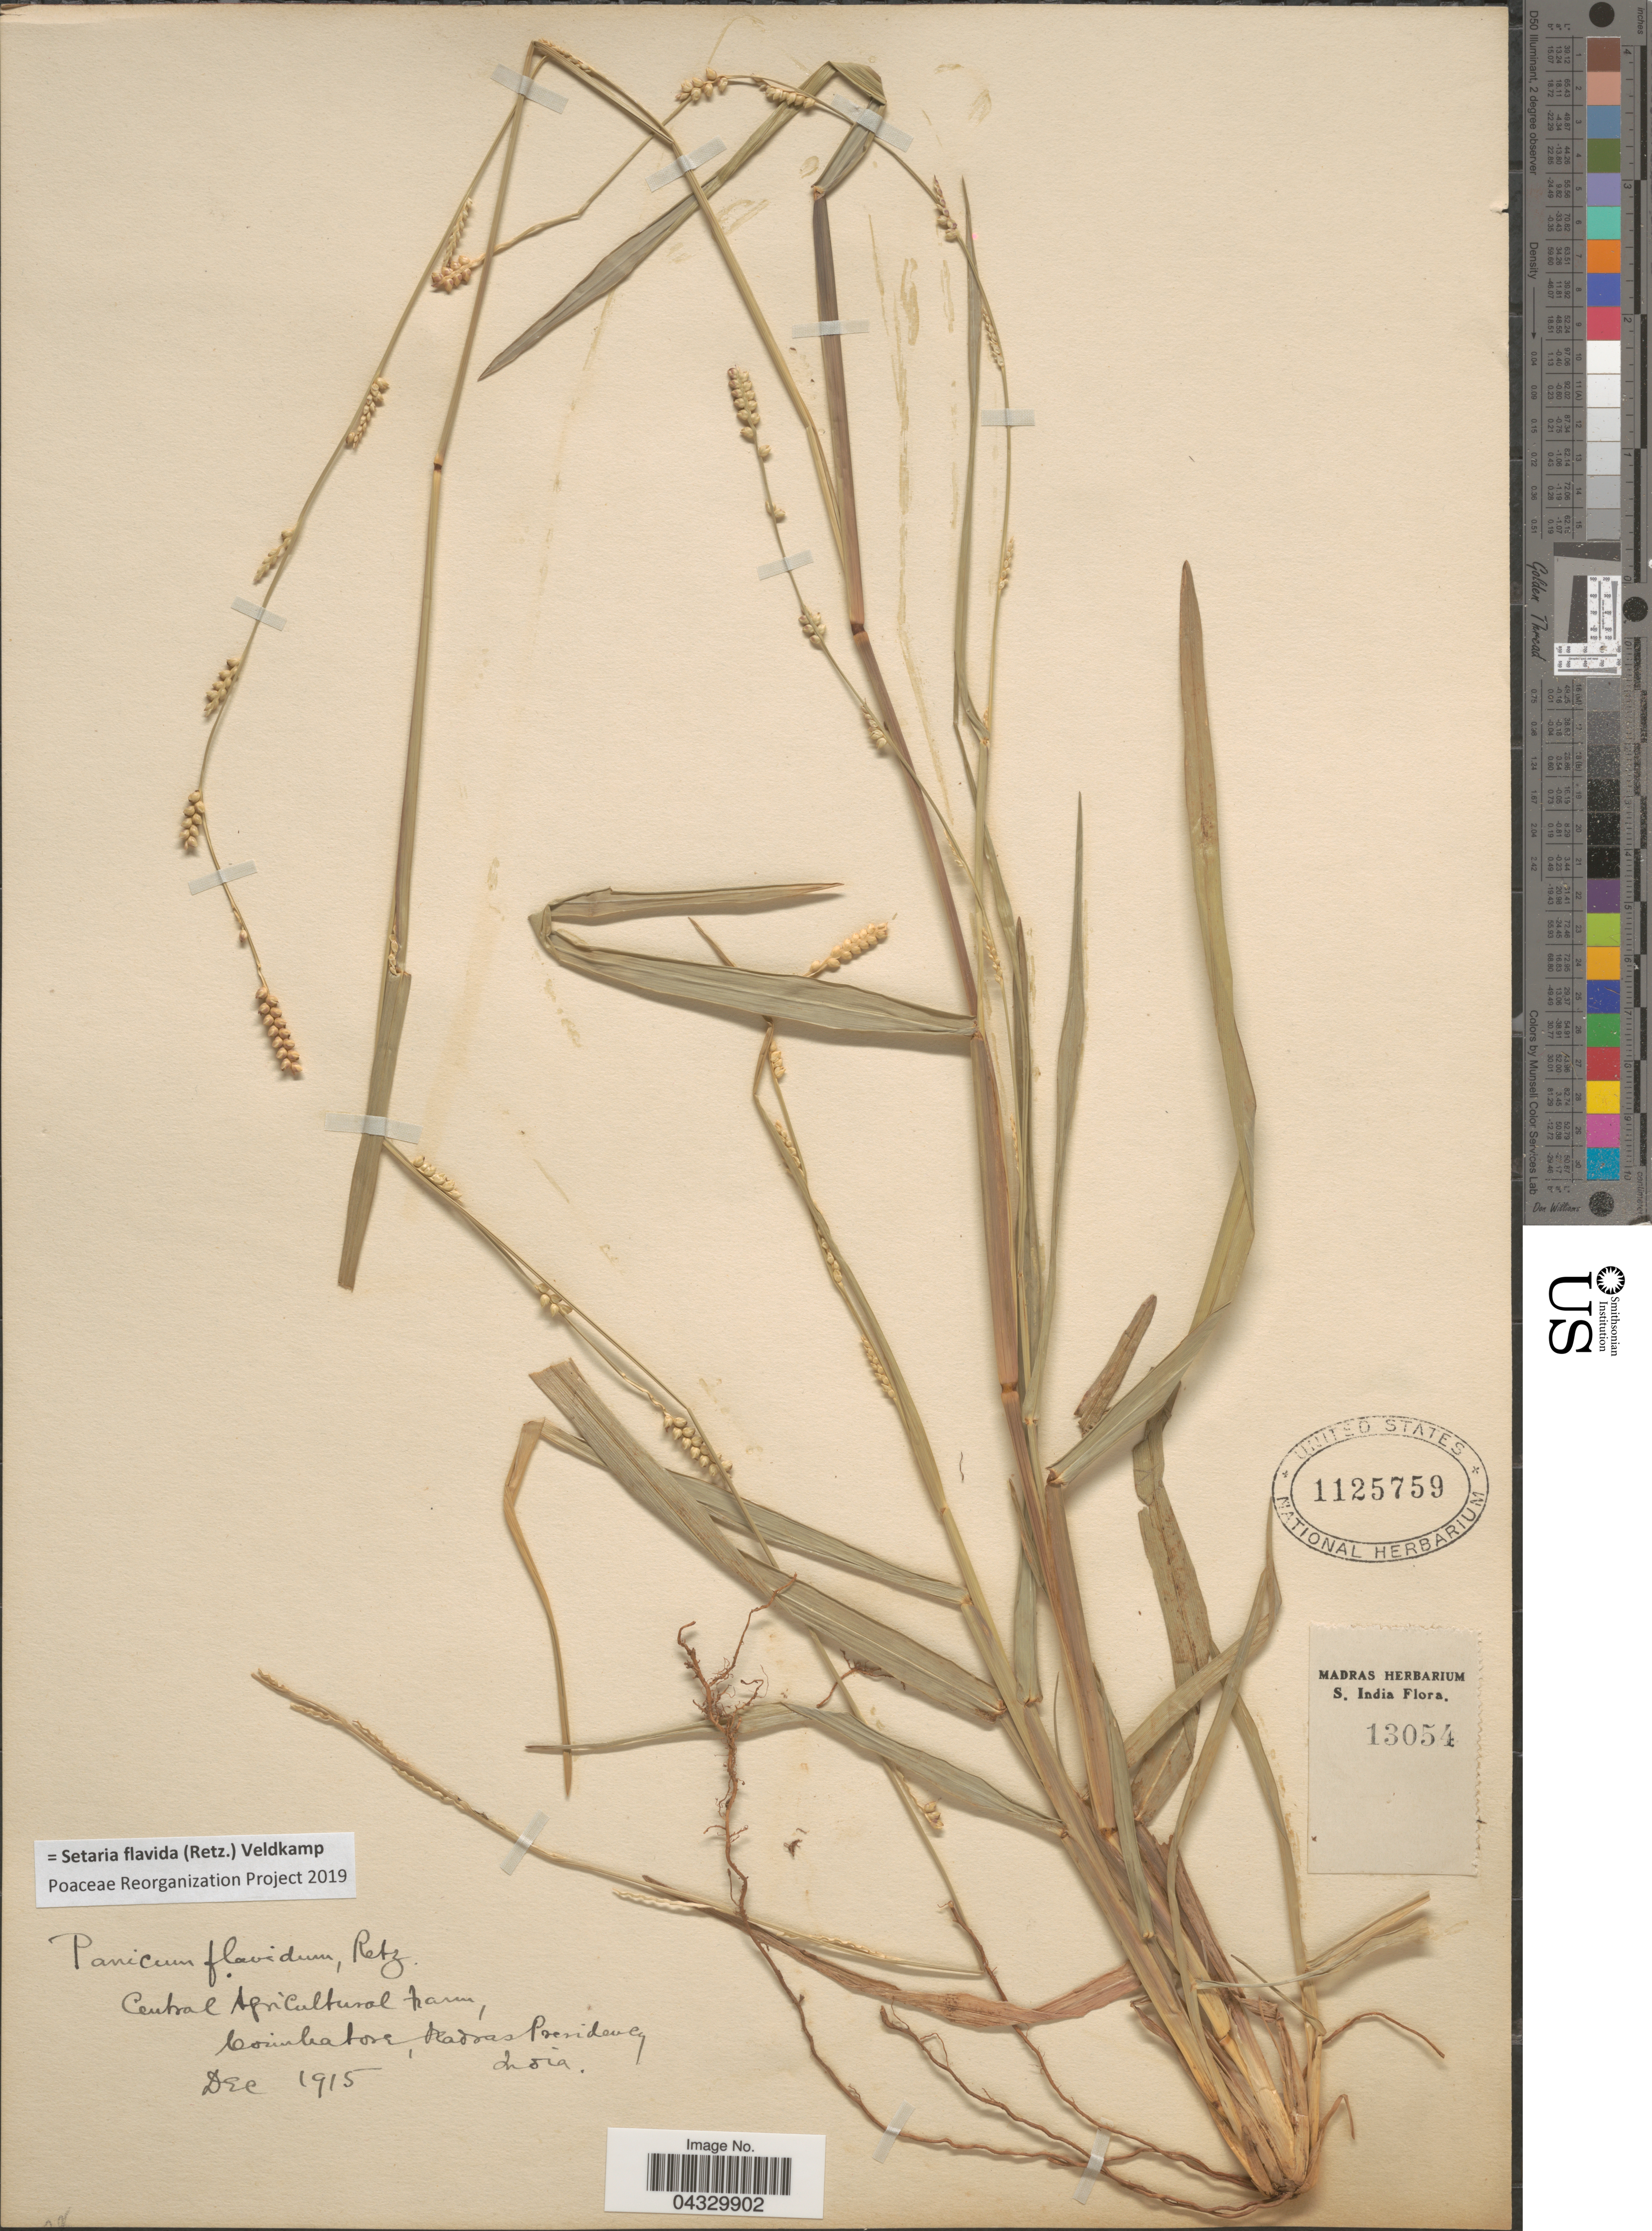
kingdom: Plantae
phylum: Tracheophyta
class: Liliopsida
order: Poales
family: Poaceae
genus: Setaria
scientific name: Setaria flavida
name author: (Retz.) Veldkamp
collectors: Ex herb. Madras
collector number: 13054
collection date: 1915-12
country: India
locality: S. India. Central Agricultural Farm, Coimbatore, Madras Presidency.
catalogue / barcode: US 1125759